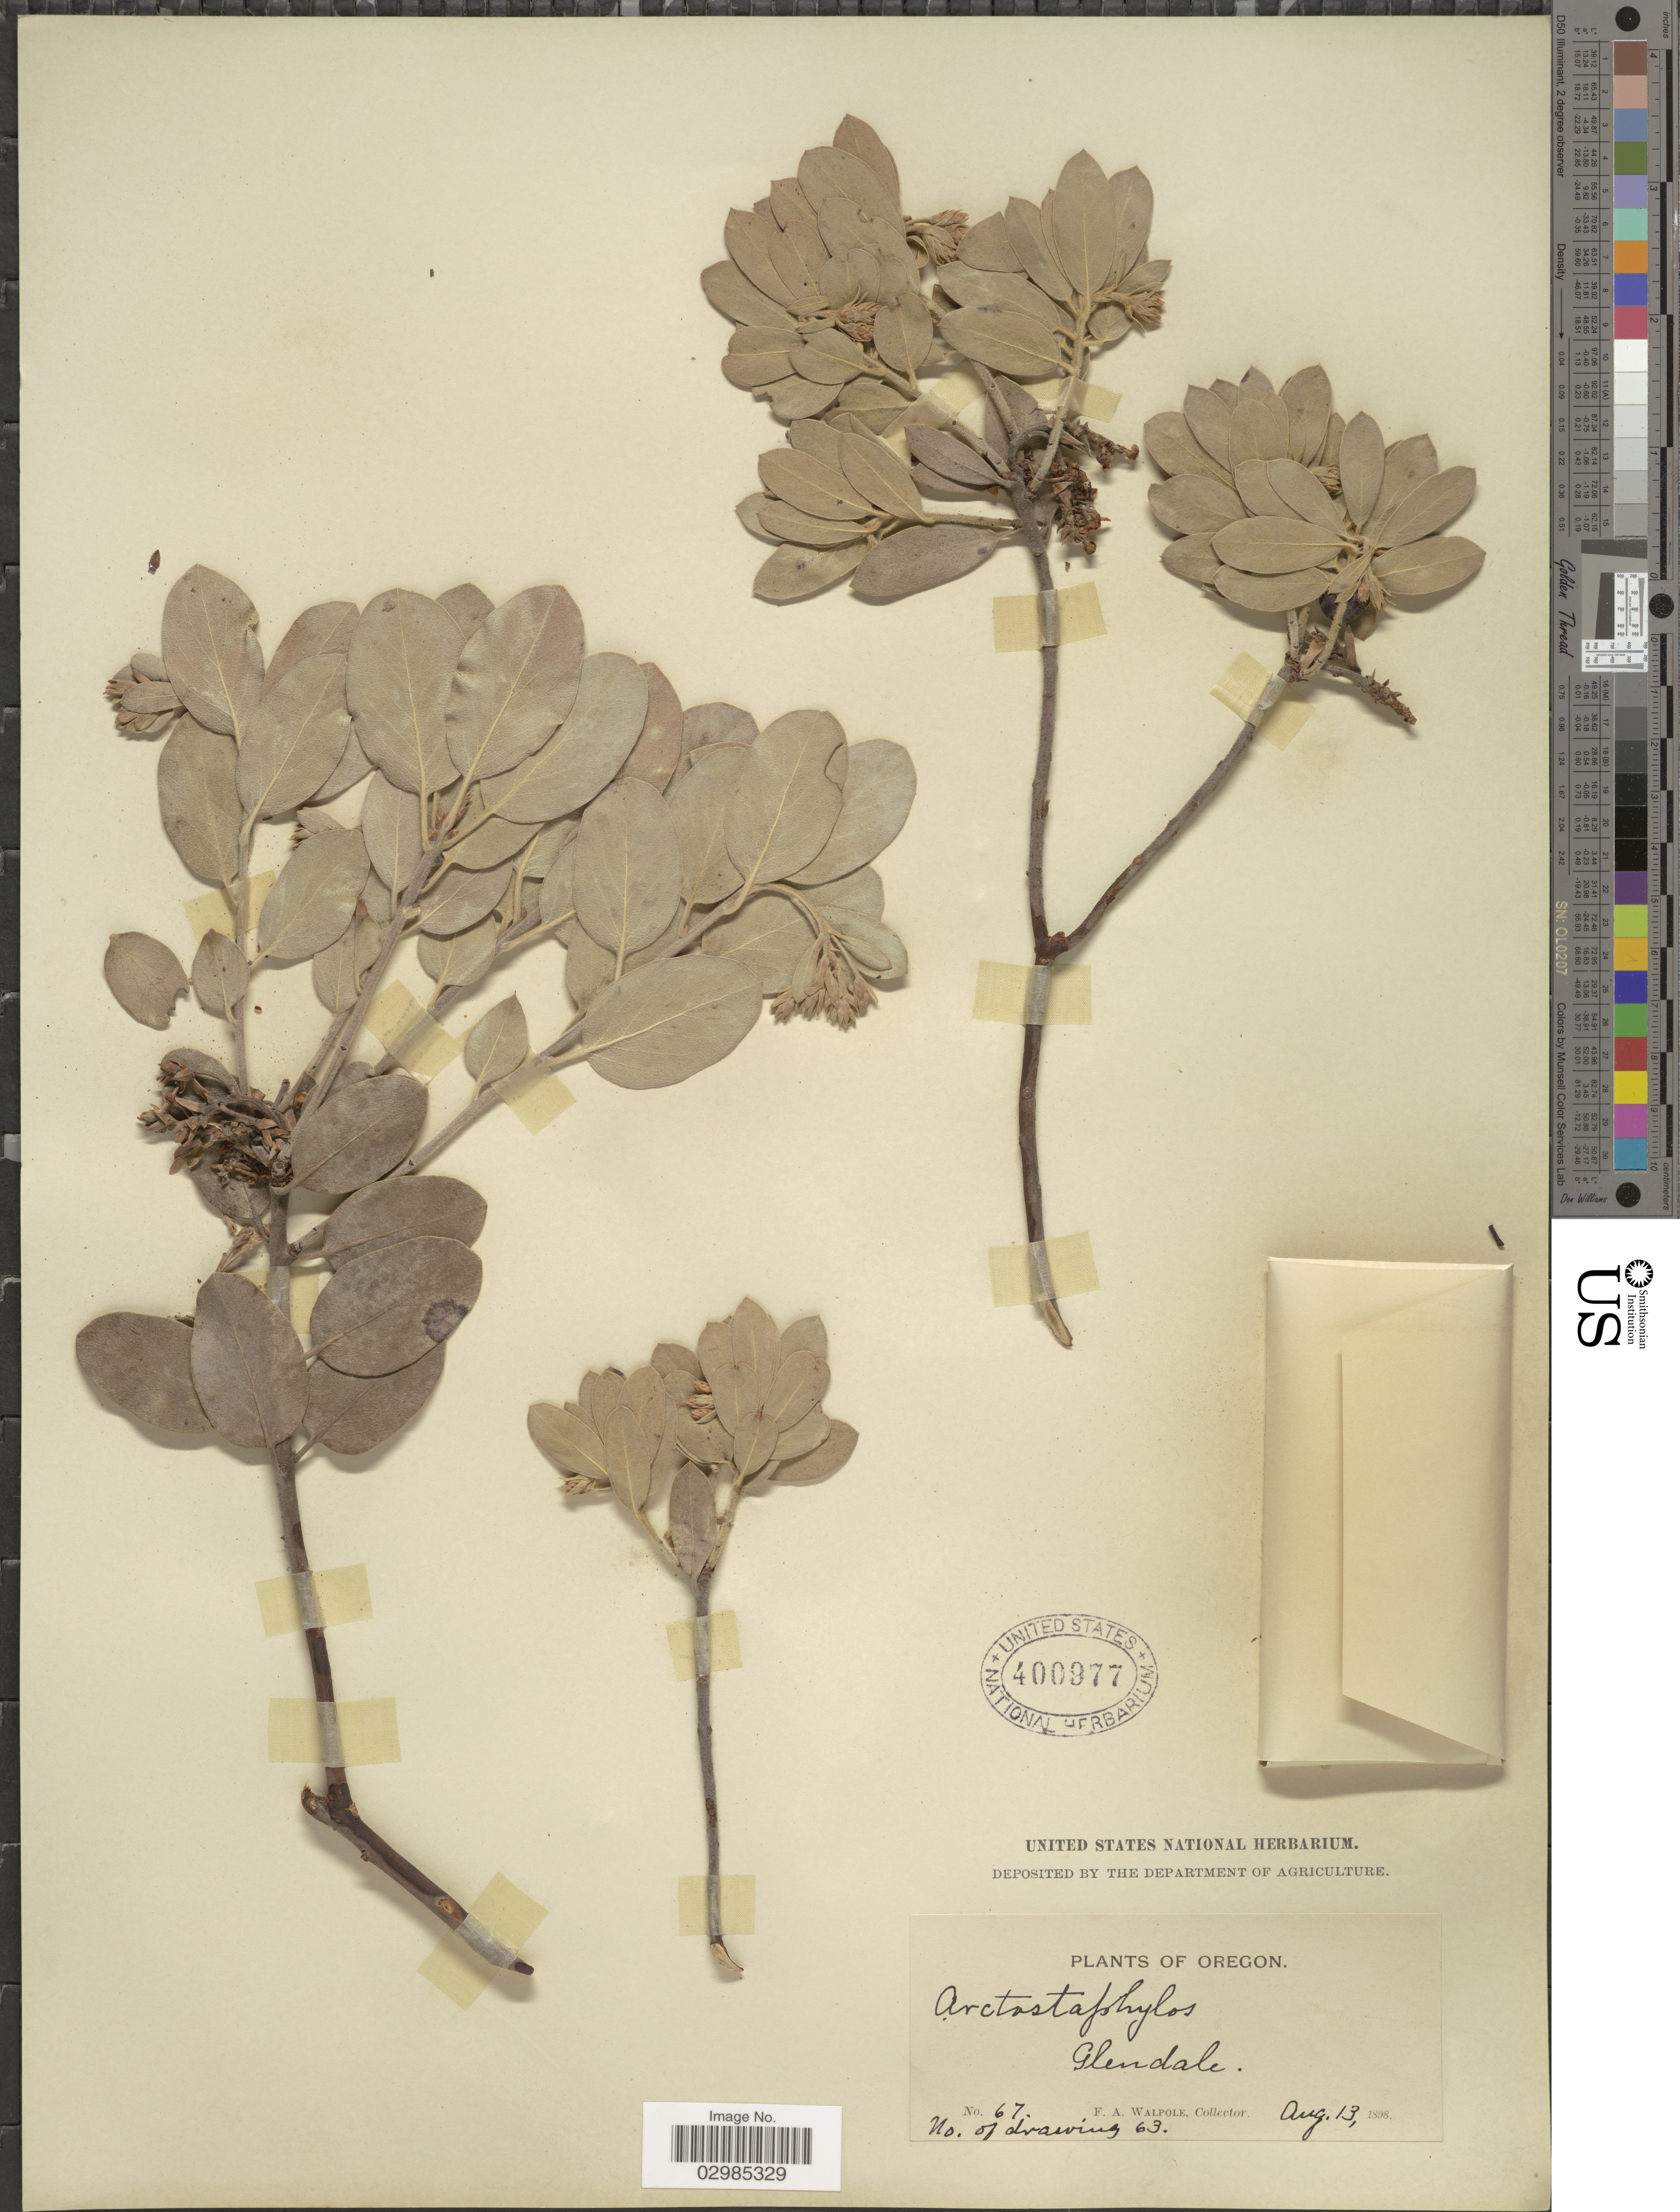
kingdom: Plantae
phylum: Tracheophyta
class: Magnoliopsida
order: Ericales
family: Ericaceae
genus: Arctostaphylos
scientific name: Arctostaphylos cratericola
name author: (Donn. Sm.) Donn. Sm.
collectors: F. Walpole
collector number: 67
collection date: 1898-08-13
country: United States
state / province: Oregon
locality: Glendale.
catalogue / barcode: US 400977